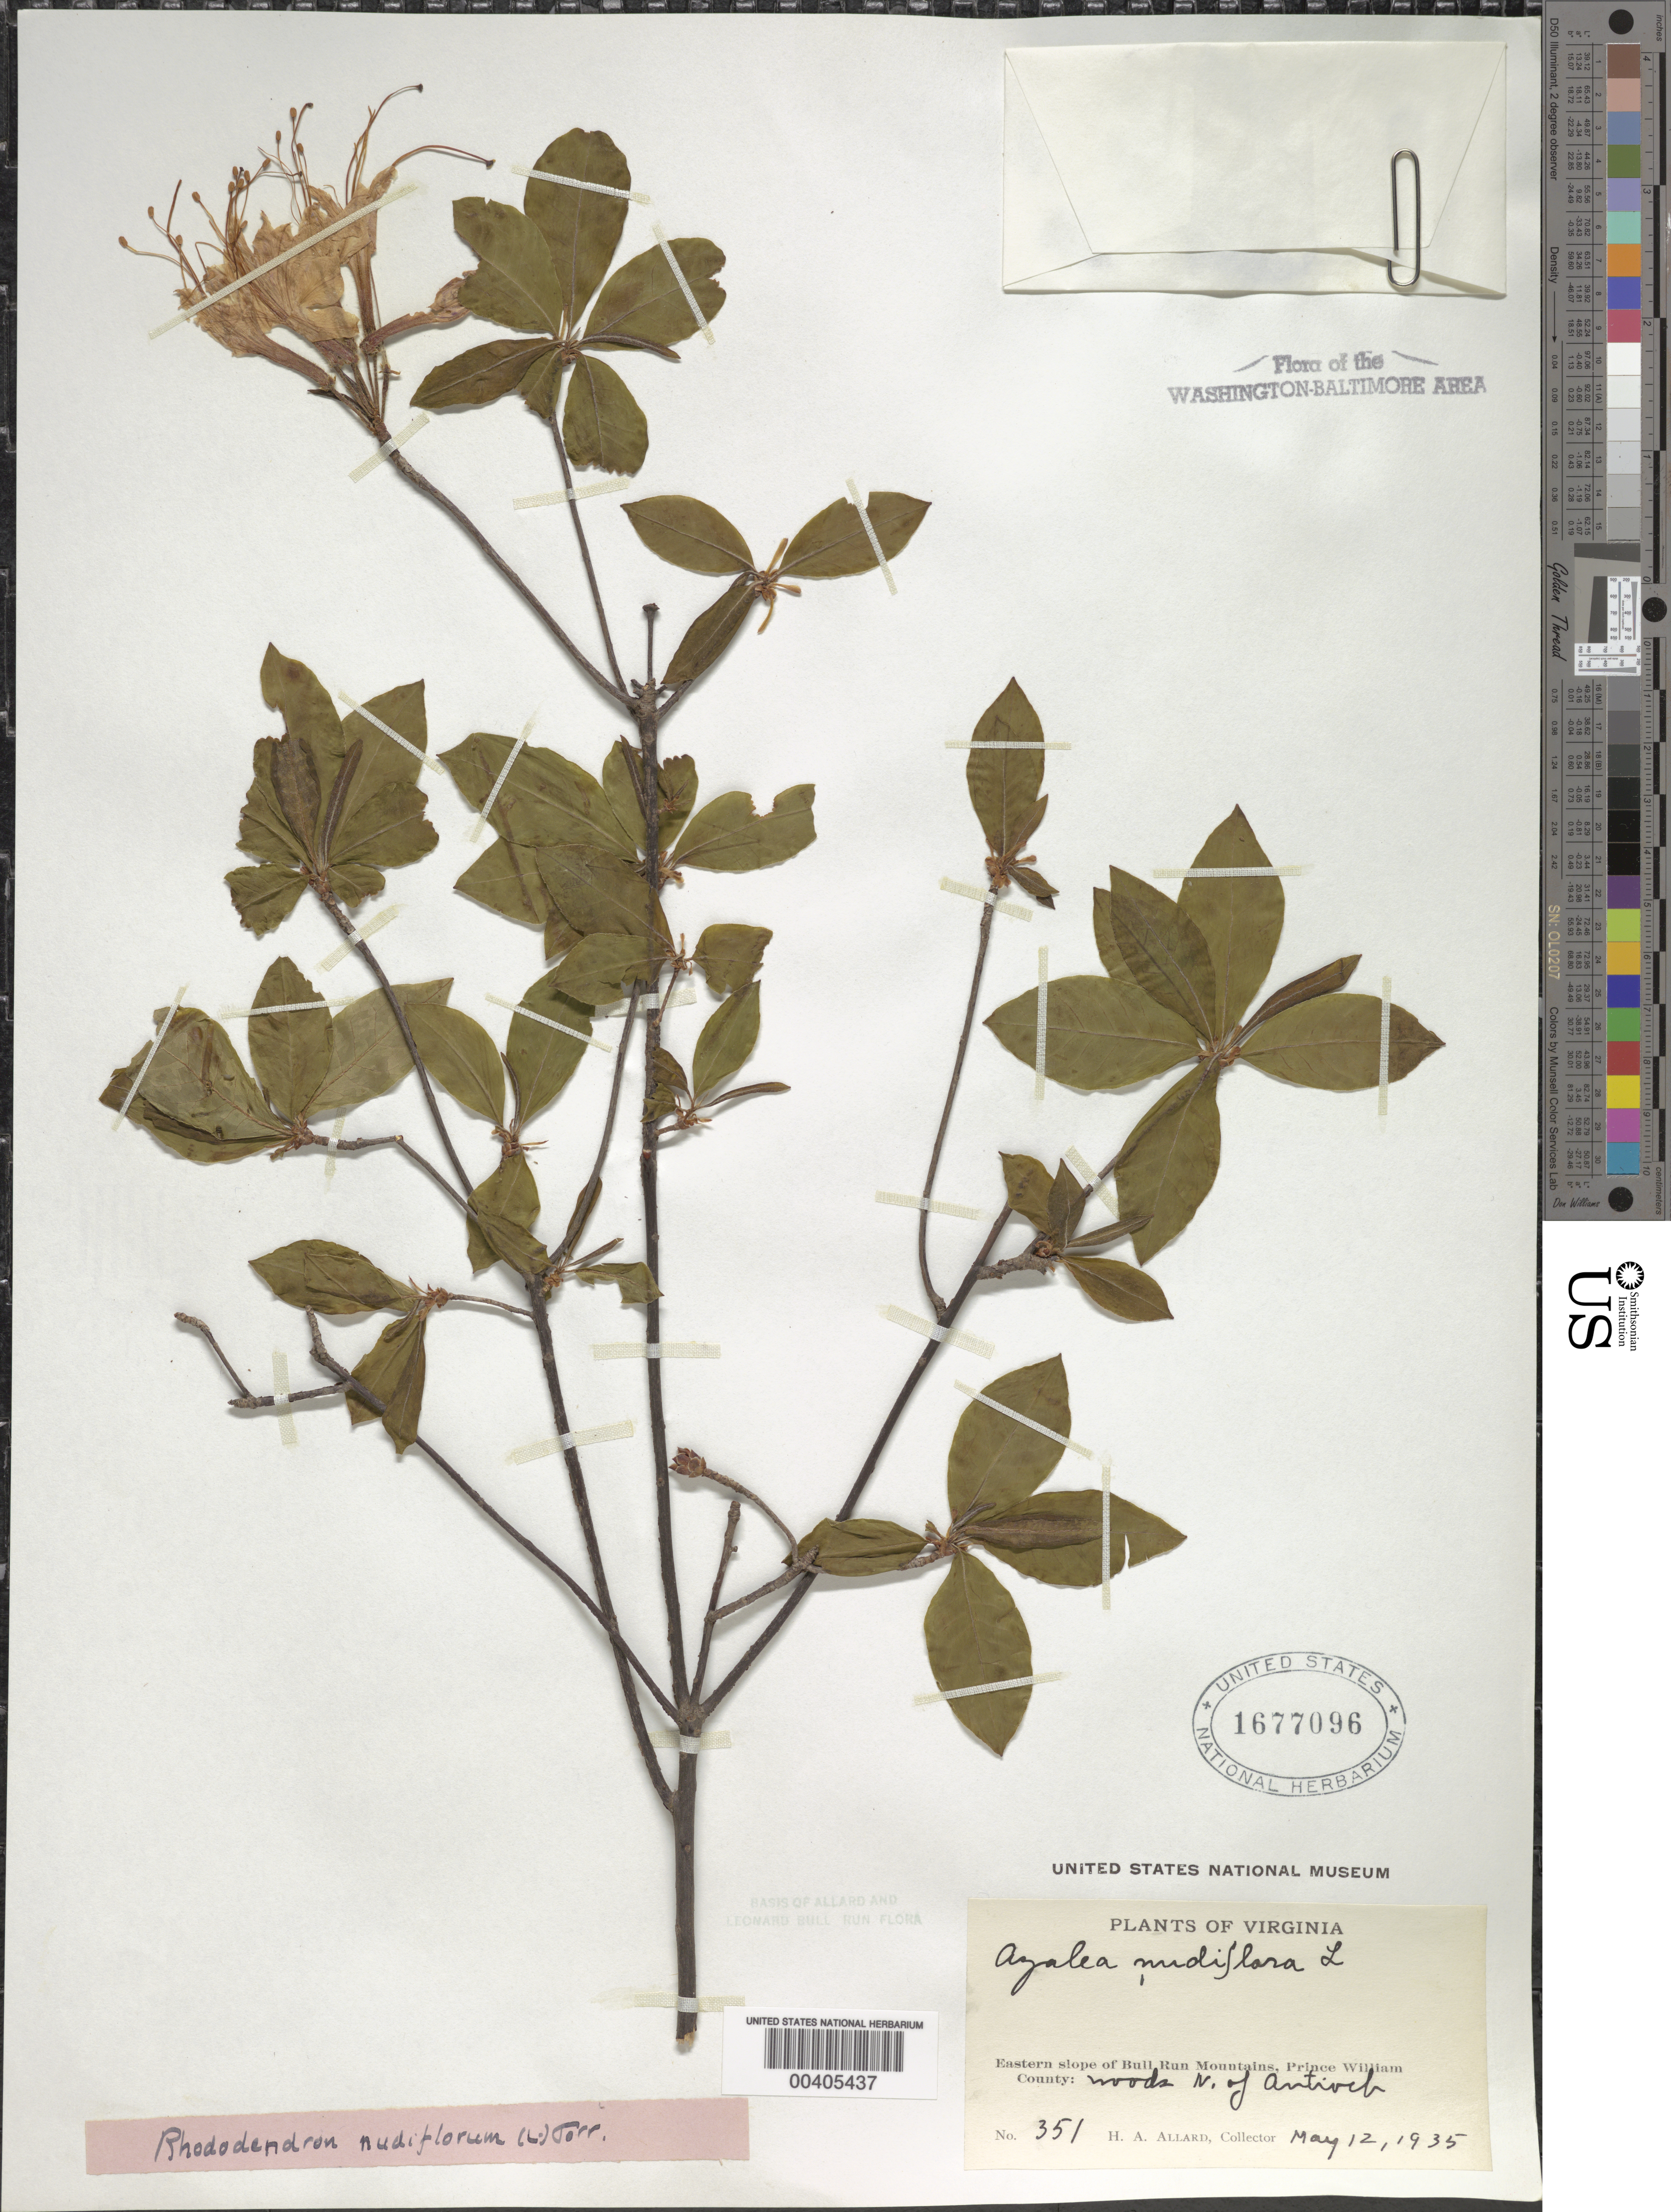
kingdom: Plantae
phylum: Tracheophyta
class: Magnoliopsida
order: Ericales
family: Ericaceae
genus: Rhododendron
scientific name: Rhododendron periclymenoides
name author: (Michx.) Shinners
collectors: H. A. Allard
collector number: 351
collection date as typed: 12 May 1935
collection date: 1935-05-12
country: United States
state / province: Virginia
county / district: Prince William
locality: North of Antioch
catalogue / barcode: US 1677096